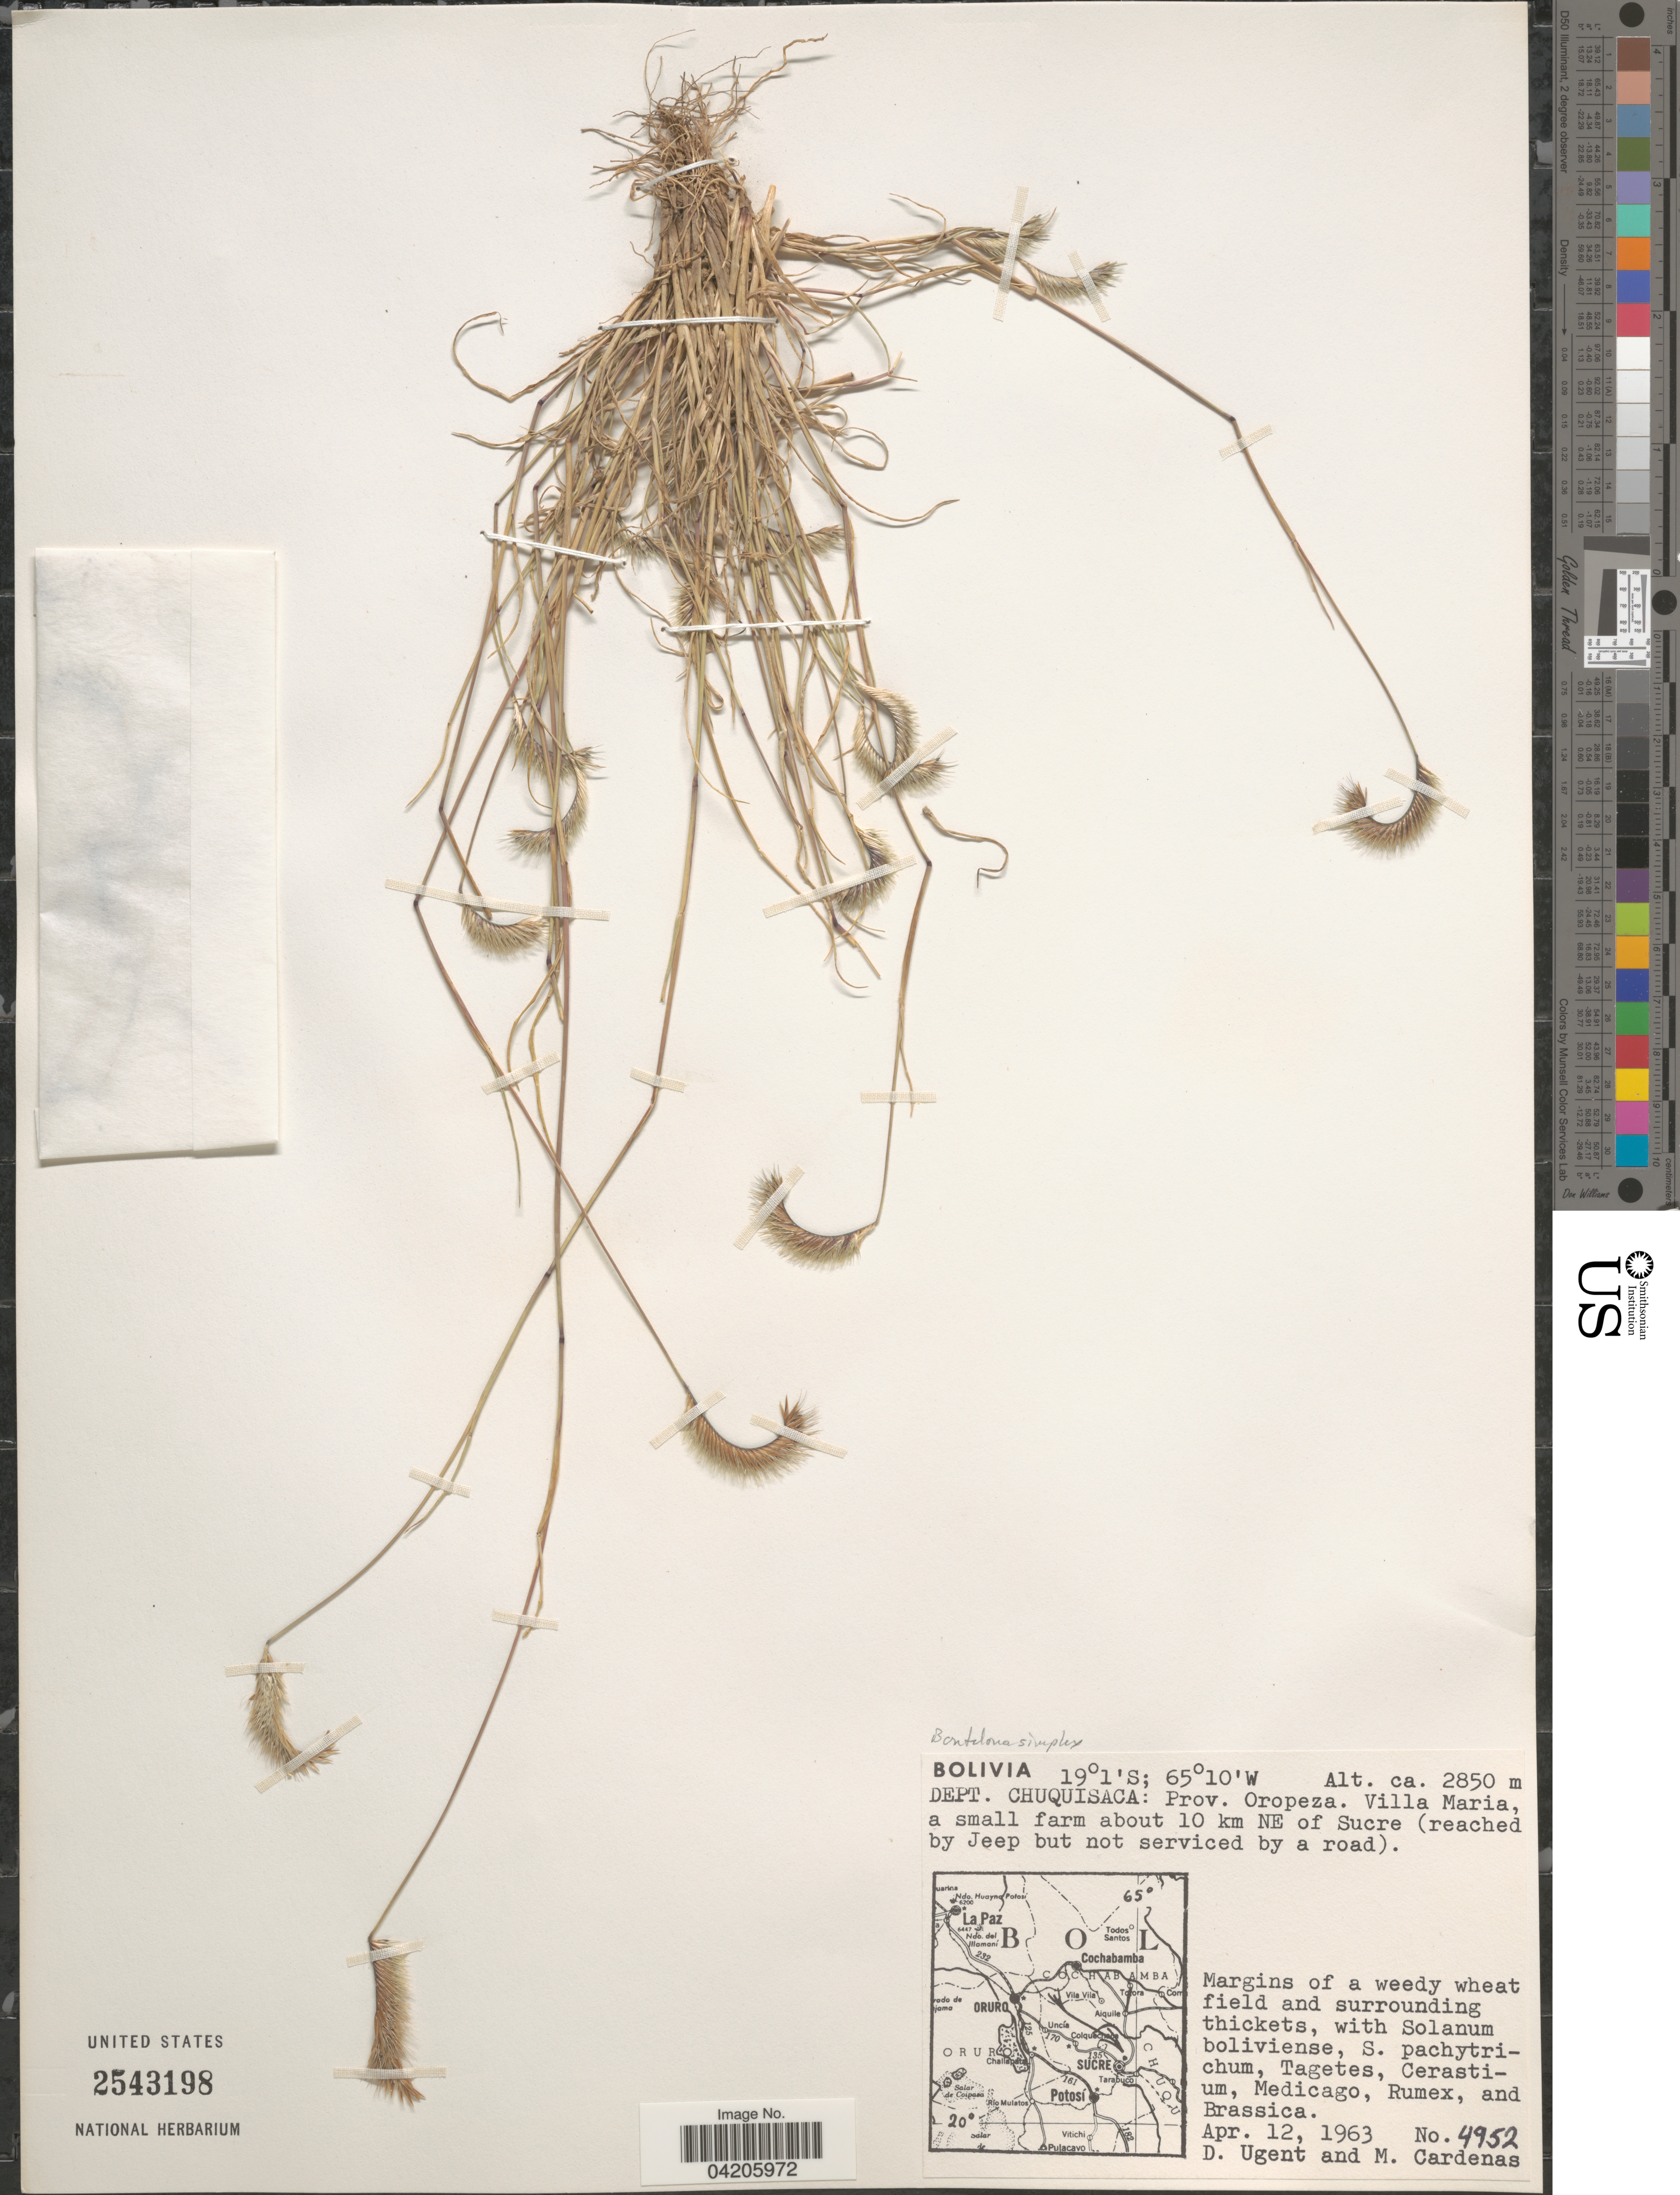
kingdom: Plantae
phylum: Tracheophyta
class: Liliopsida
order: Poales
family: Poaceae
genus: Bouteloua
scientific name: Bouteloua simplex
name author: Lag.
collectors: D. Ugent & M. Cárdenas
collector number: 4952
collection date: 1963-04-12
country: Bolivia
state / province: Chuquisaca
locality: Dept. Chuquisaca: Prov. Oropeza. Villa Maria, a small farm about 10 km NE of Sucre (reached by Jeep but not services by a road).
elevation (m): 2850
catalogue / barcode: US 2543198